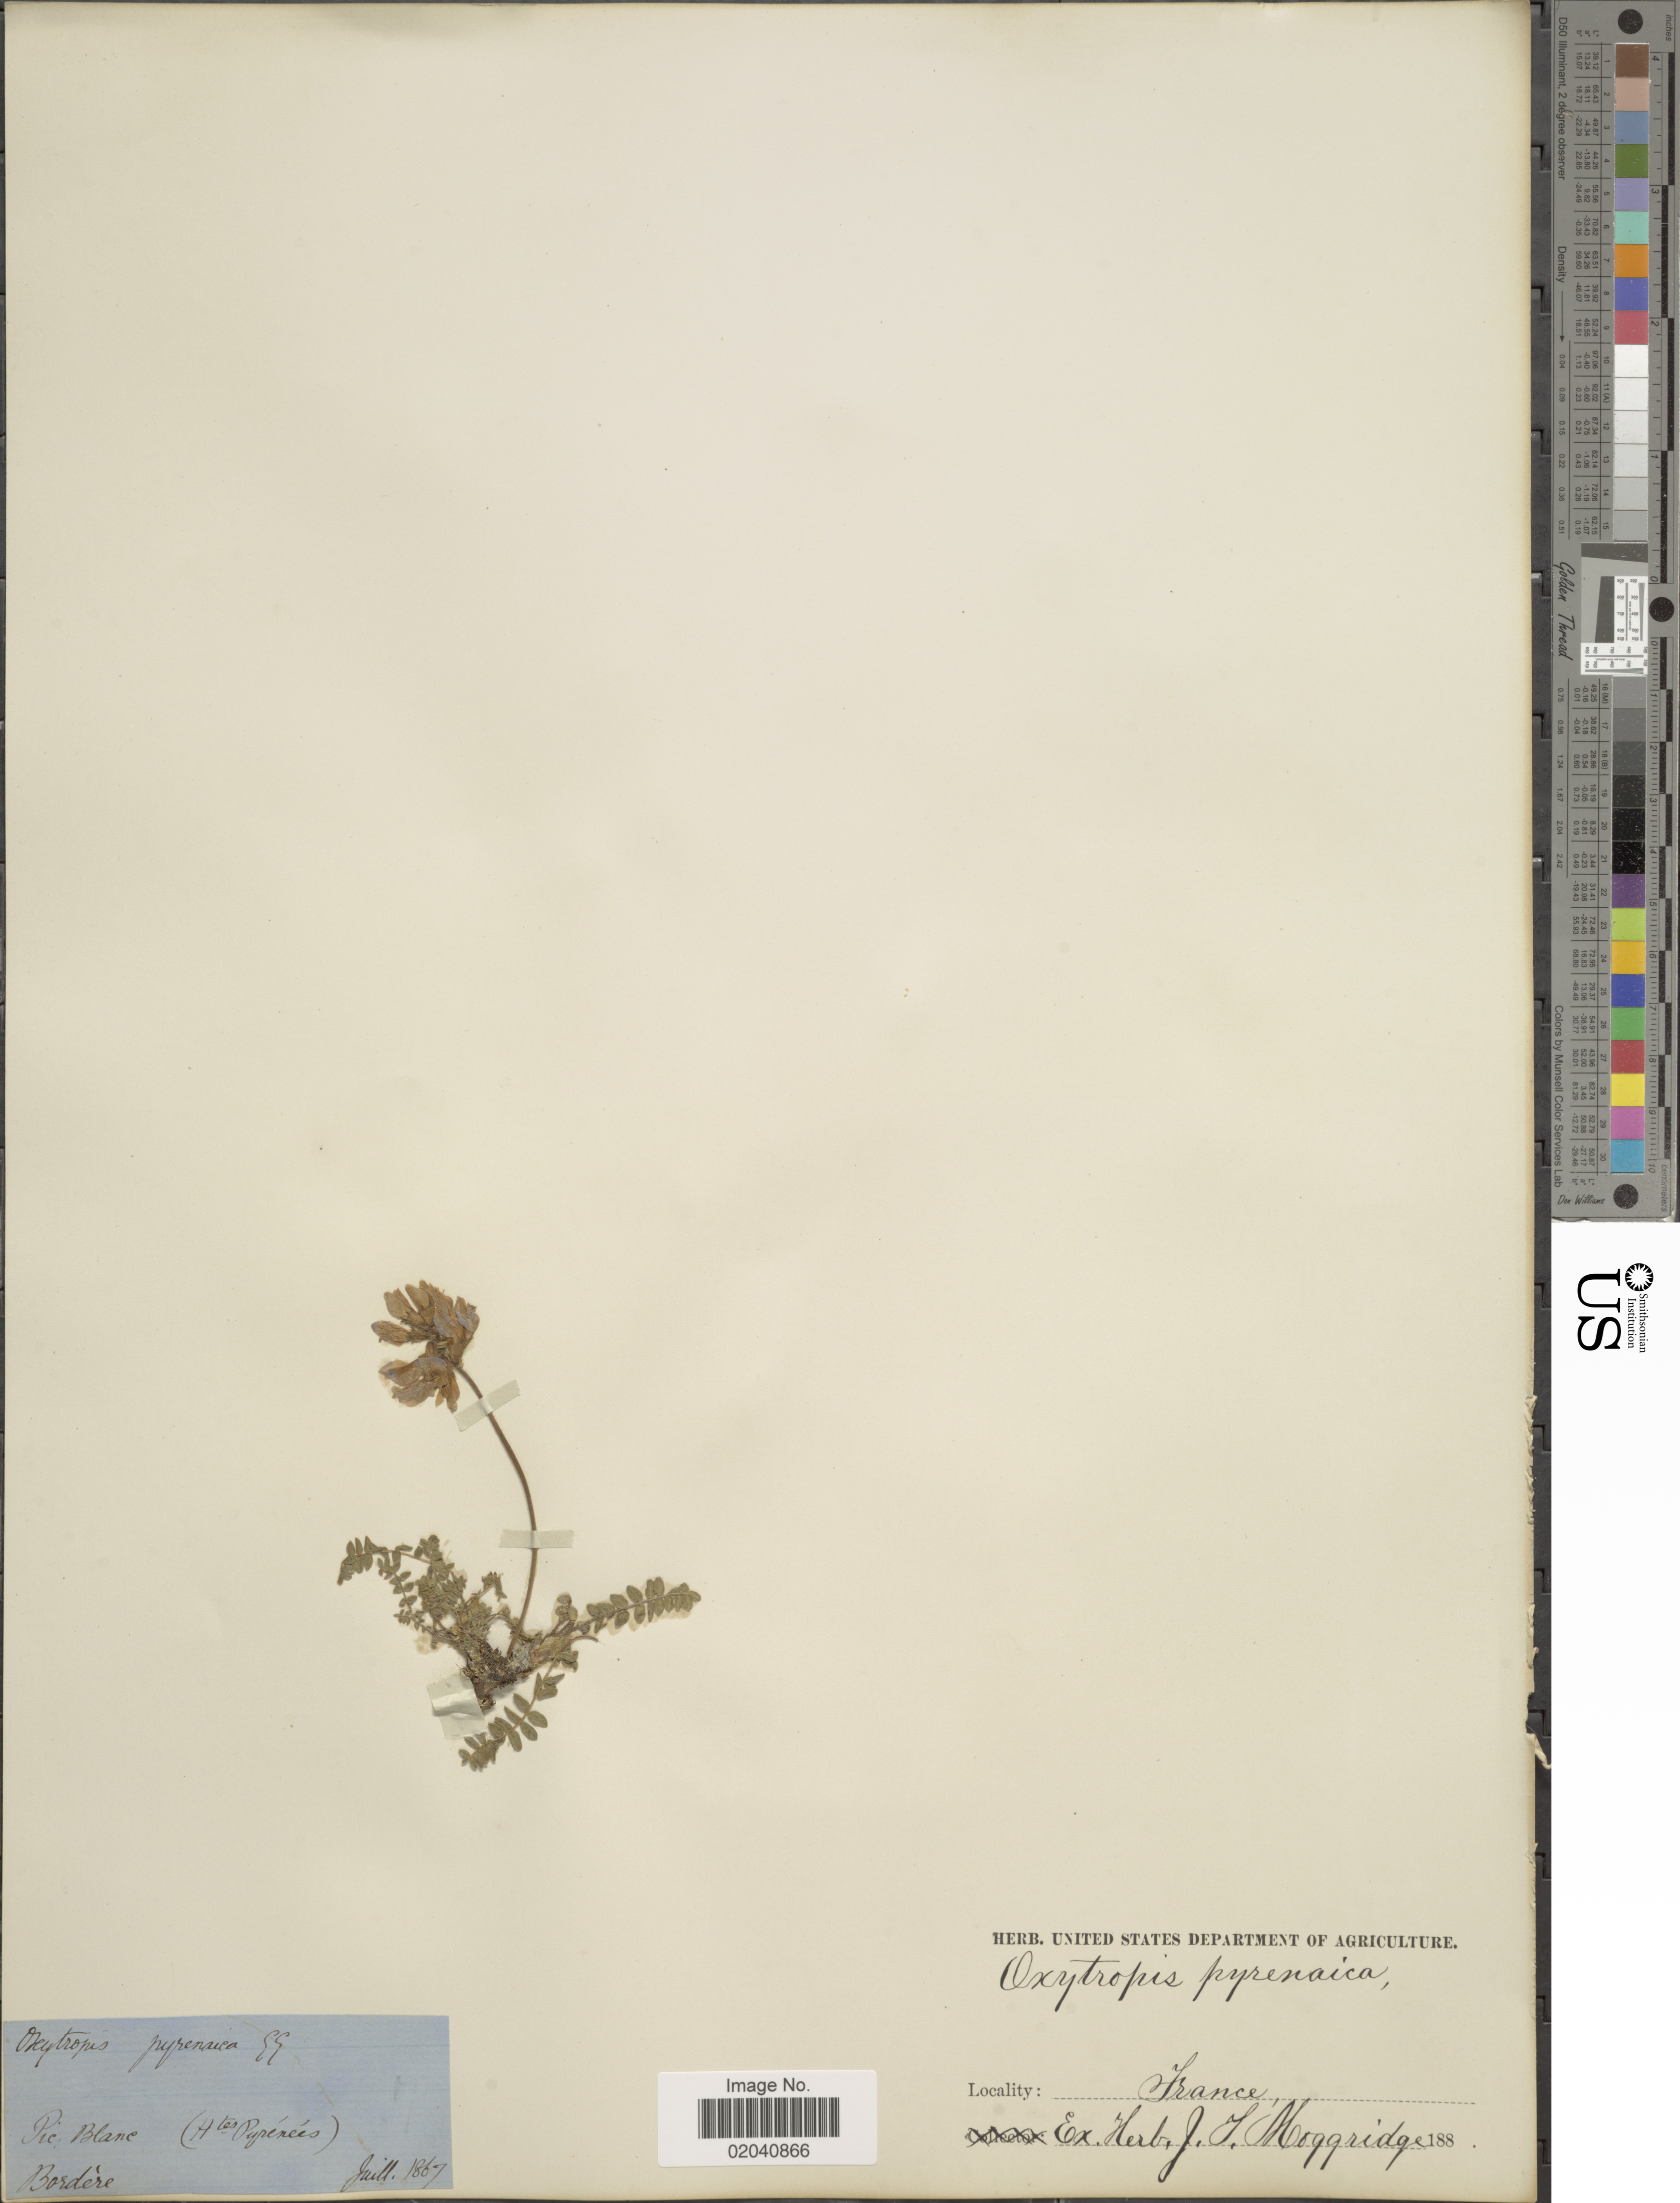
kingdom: Plantae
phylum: Tracheophyta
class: Magnoliopsida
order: Fabales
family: Fabaceae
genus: Oxytropis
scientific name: Oxytropis pyrenaica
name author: Godr. & Gren.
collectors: -. Bordère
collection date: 1867-07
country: France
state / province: Occitanie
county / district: Hautes-Pyrénées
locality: Pic Blanc (Htes Pyrenées)